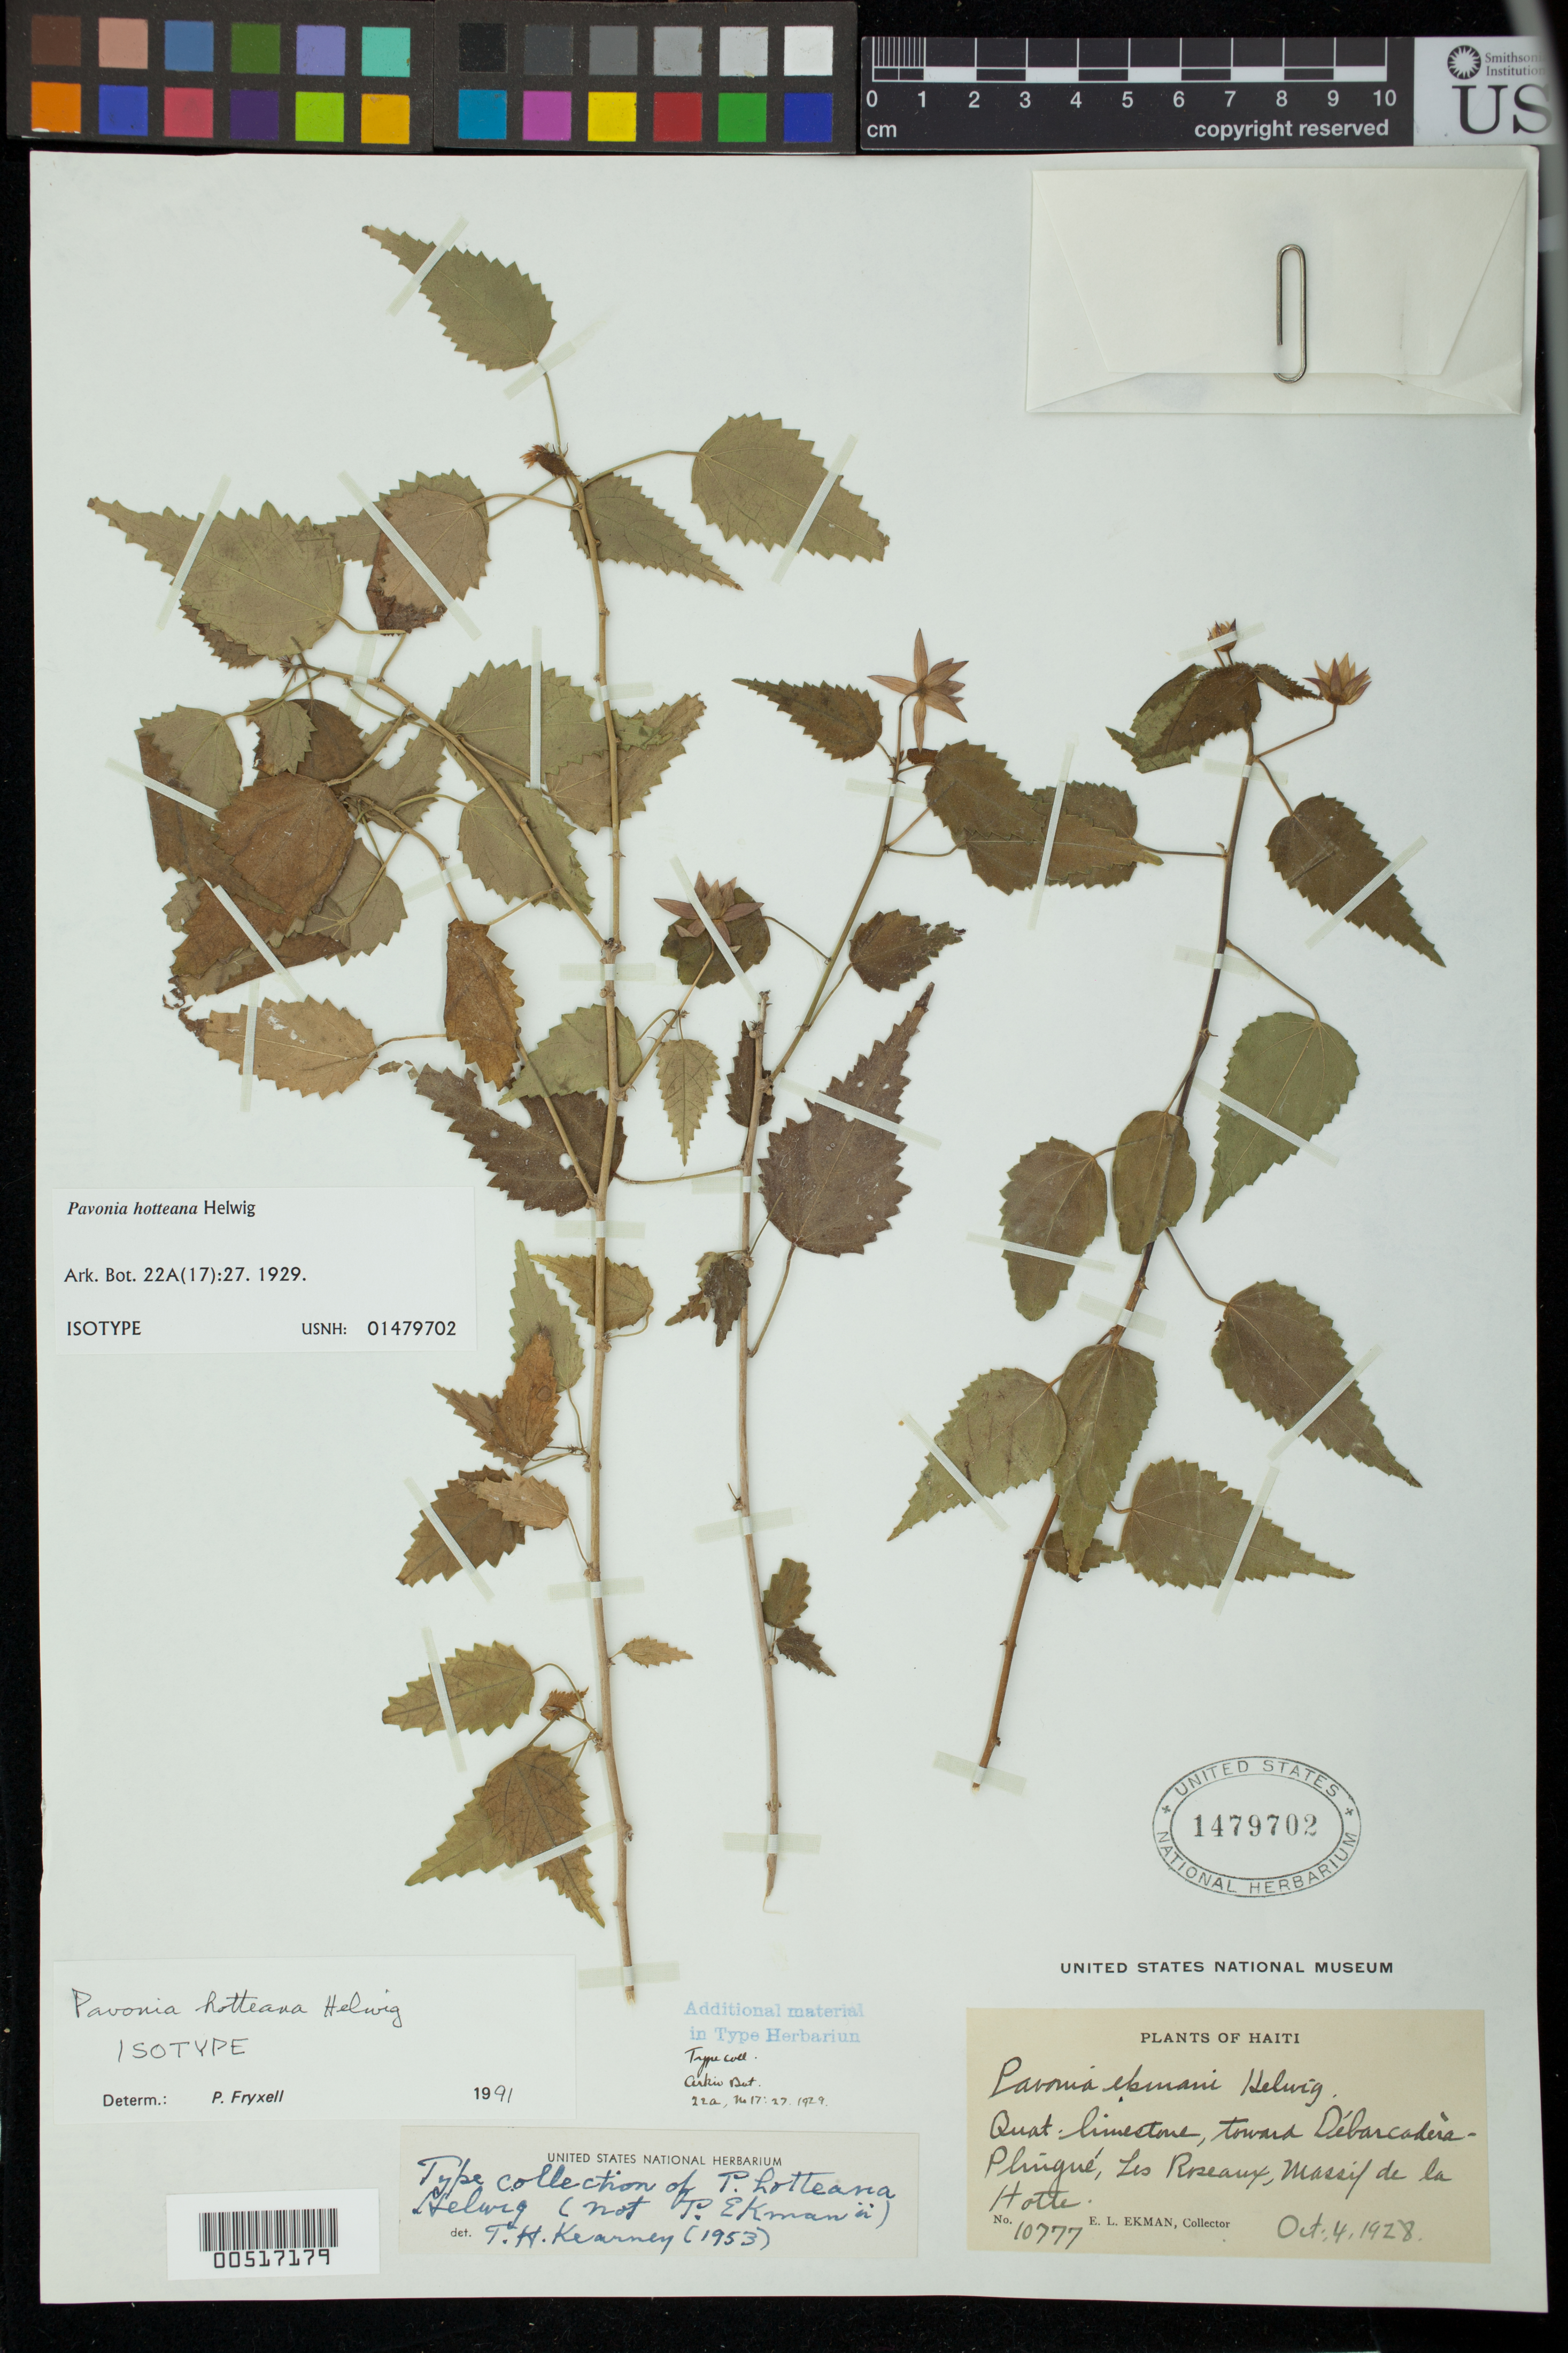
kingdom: Plantae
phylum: Tracheophyta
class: Magnoliopsida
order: Malvales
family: Malvaceae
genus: Pavonia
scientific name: Pavonia hotteana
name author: Helwig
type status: Isolectotype; Type Collection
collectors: E. L. Ekman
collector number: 10777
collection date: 1928-10-04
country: Haiti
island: Hispaniola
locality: Toward Débarcadèra-Plingué, Les Roseaux, Massif de la Hotte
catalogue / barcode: US 1479702